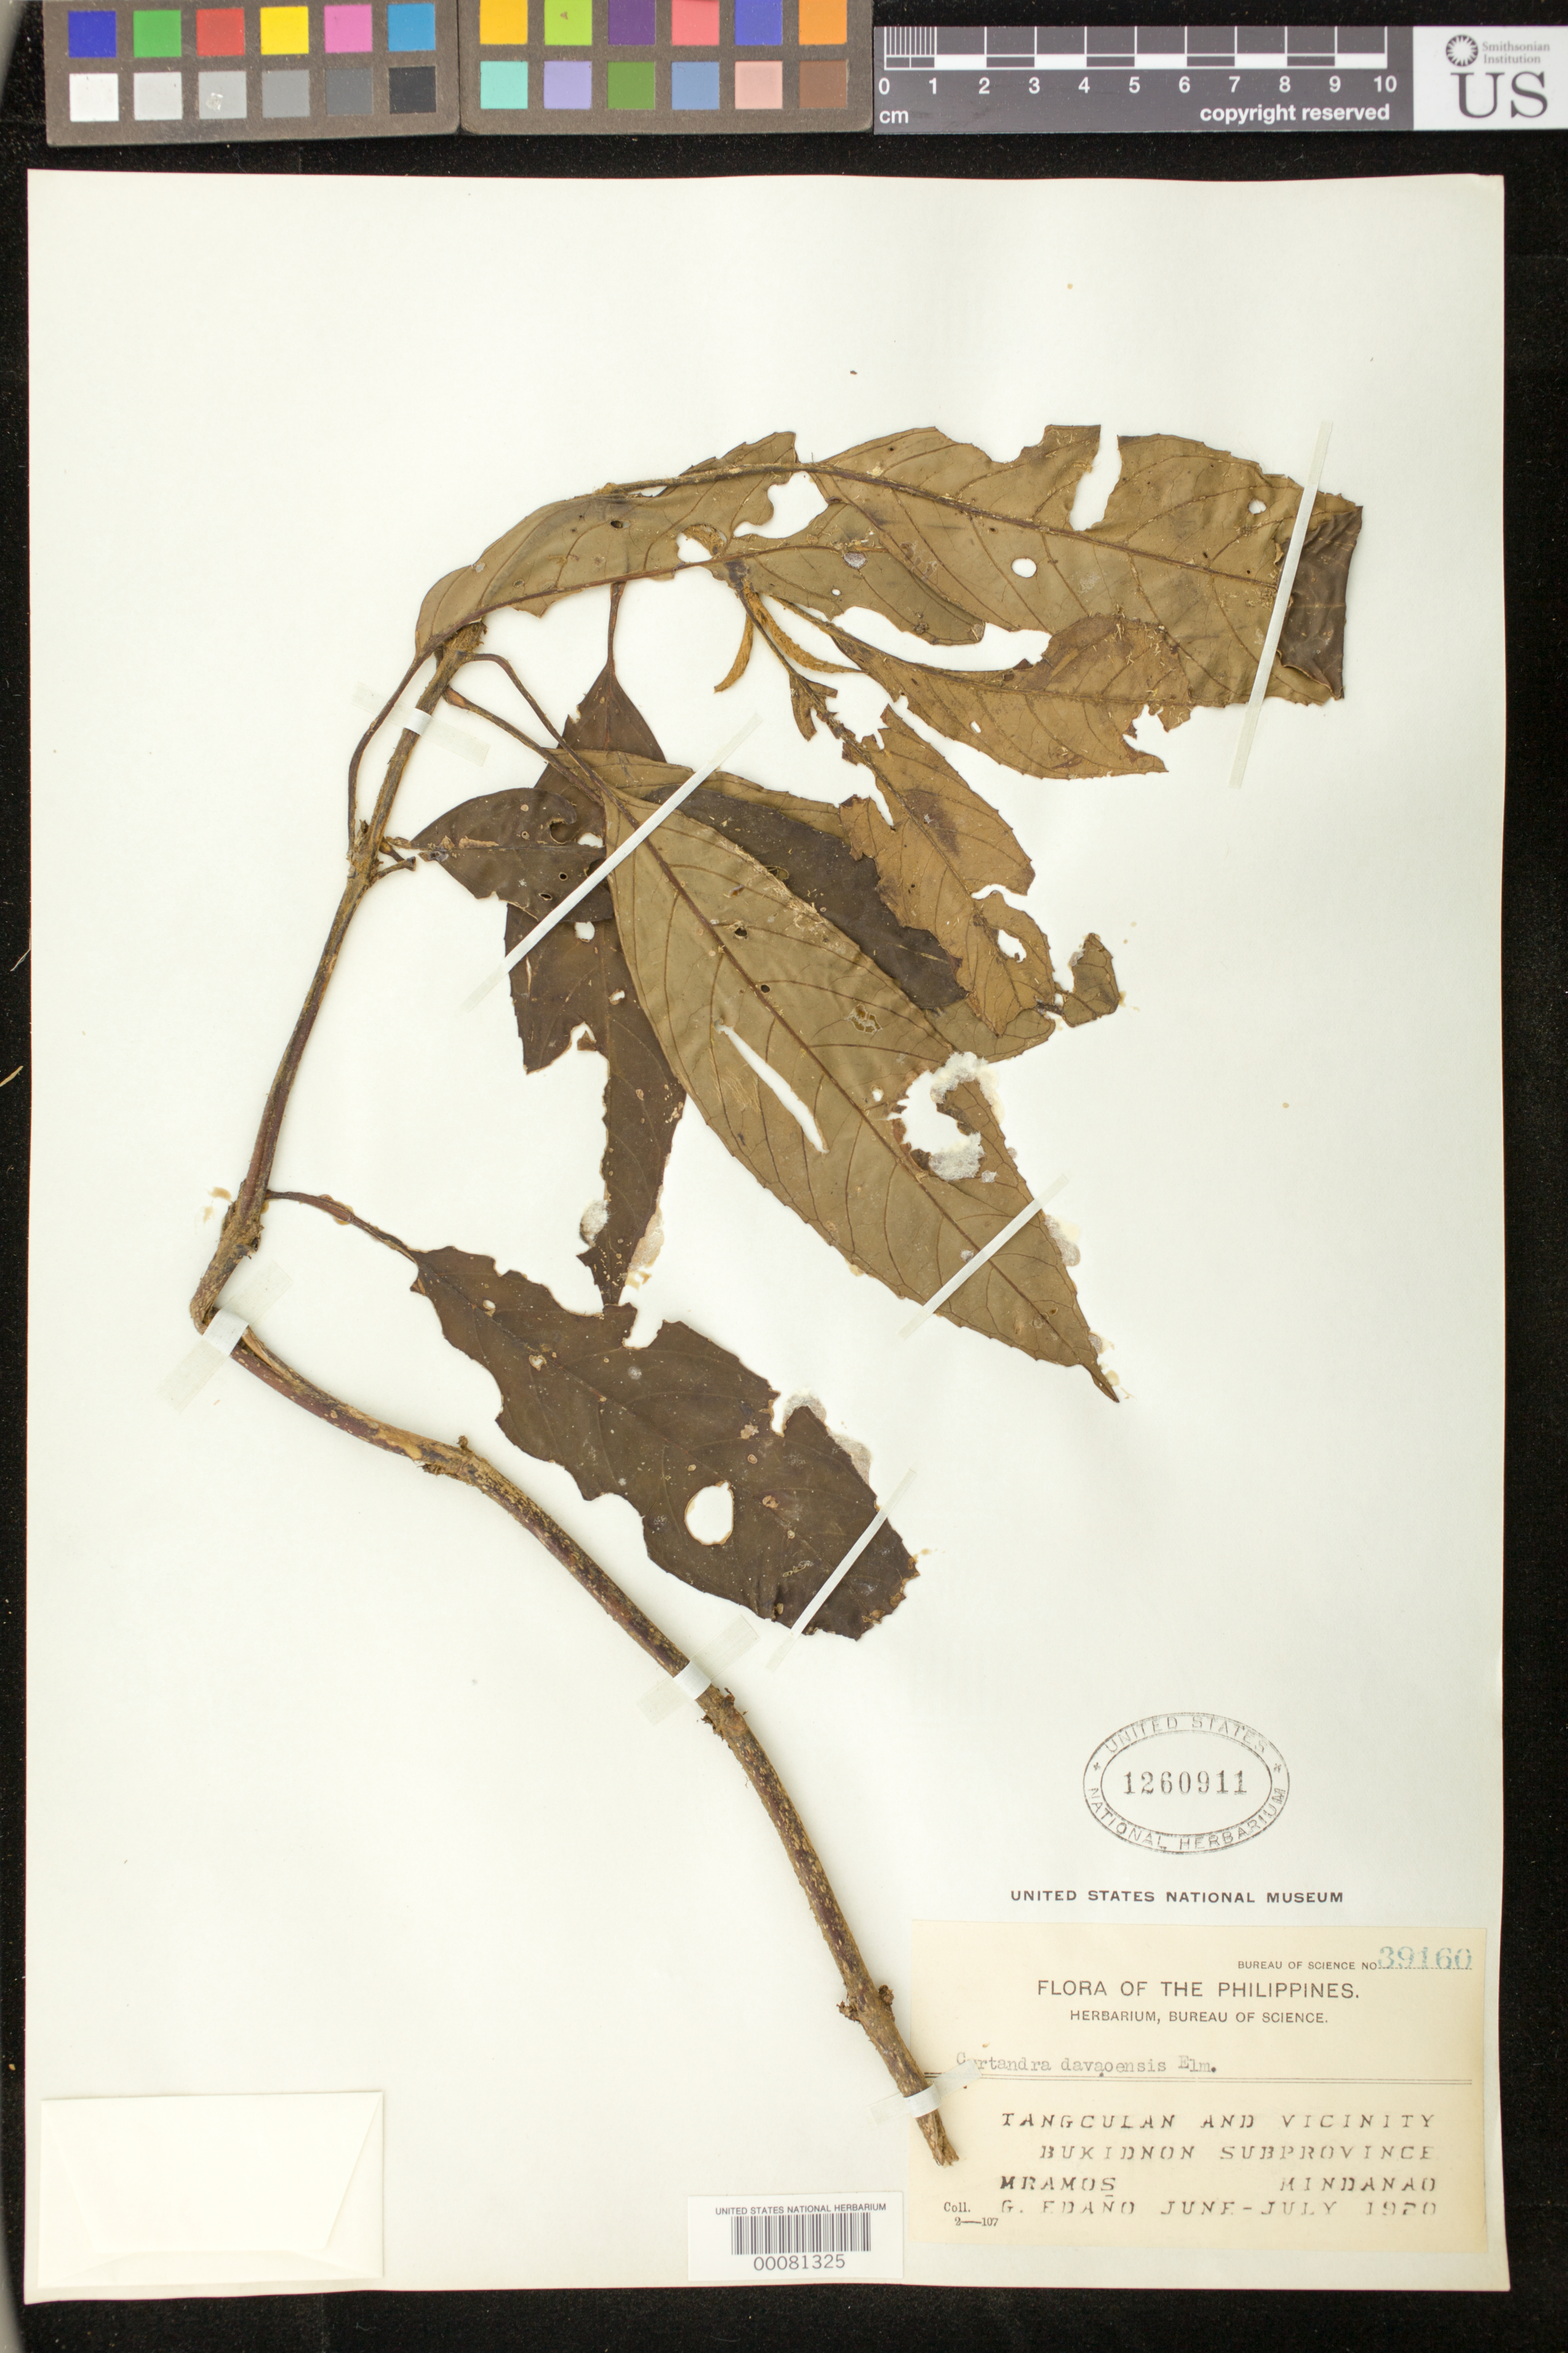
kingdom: Plantae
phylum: Tracheophyta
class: Magnoliopsida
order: Lamiales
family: Gesneriaceae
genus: Cyrtandra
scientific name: Cyrtandra davaoensis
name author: Elmer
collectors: M. Ramos & G. Edaño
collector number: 39160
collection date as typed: Jun-Jul 1920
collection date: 1920-06/1920-07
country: Philippines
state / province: Northern Mindanao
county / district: Bukidnon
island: Mindanao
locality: Bukidnon, Tangculan and vicinity, bukidnon subprovince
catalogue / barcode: US 1260911